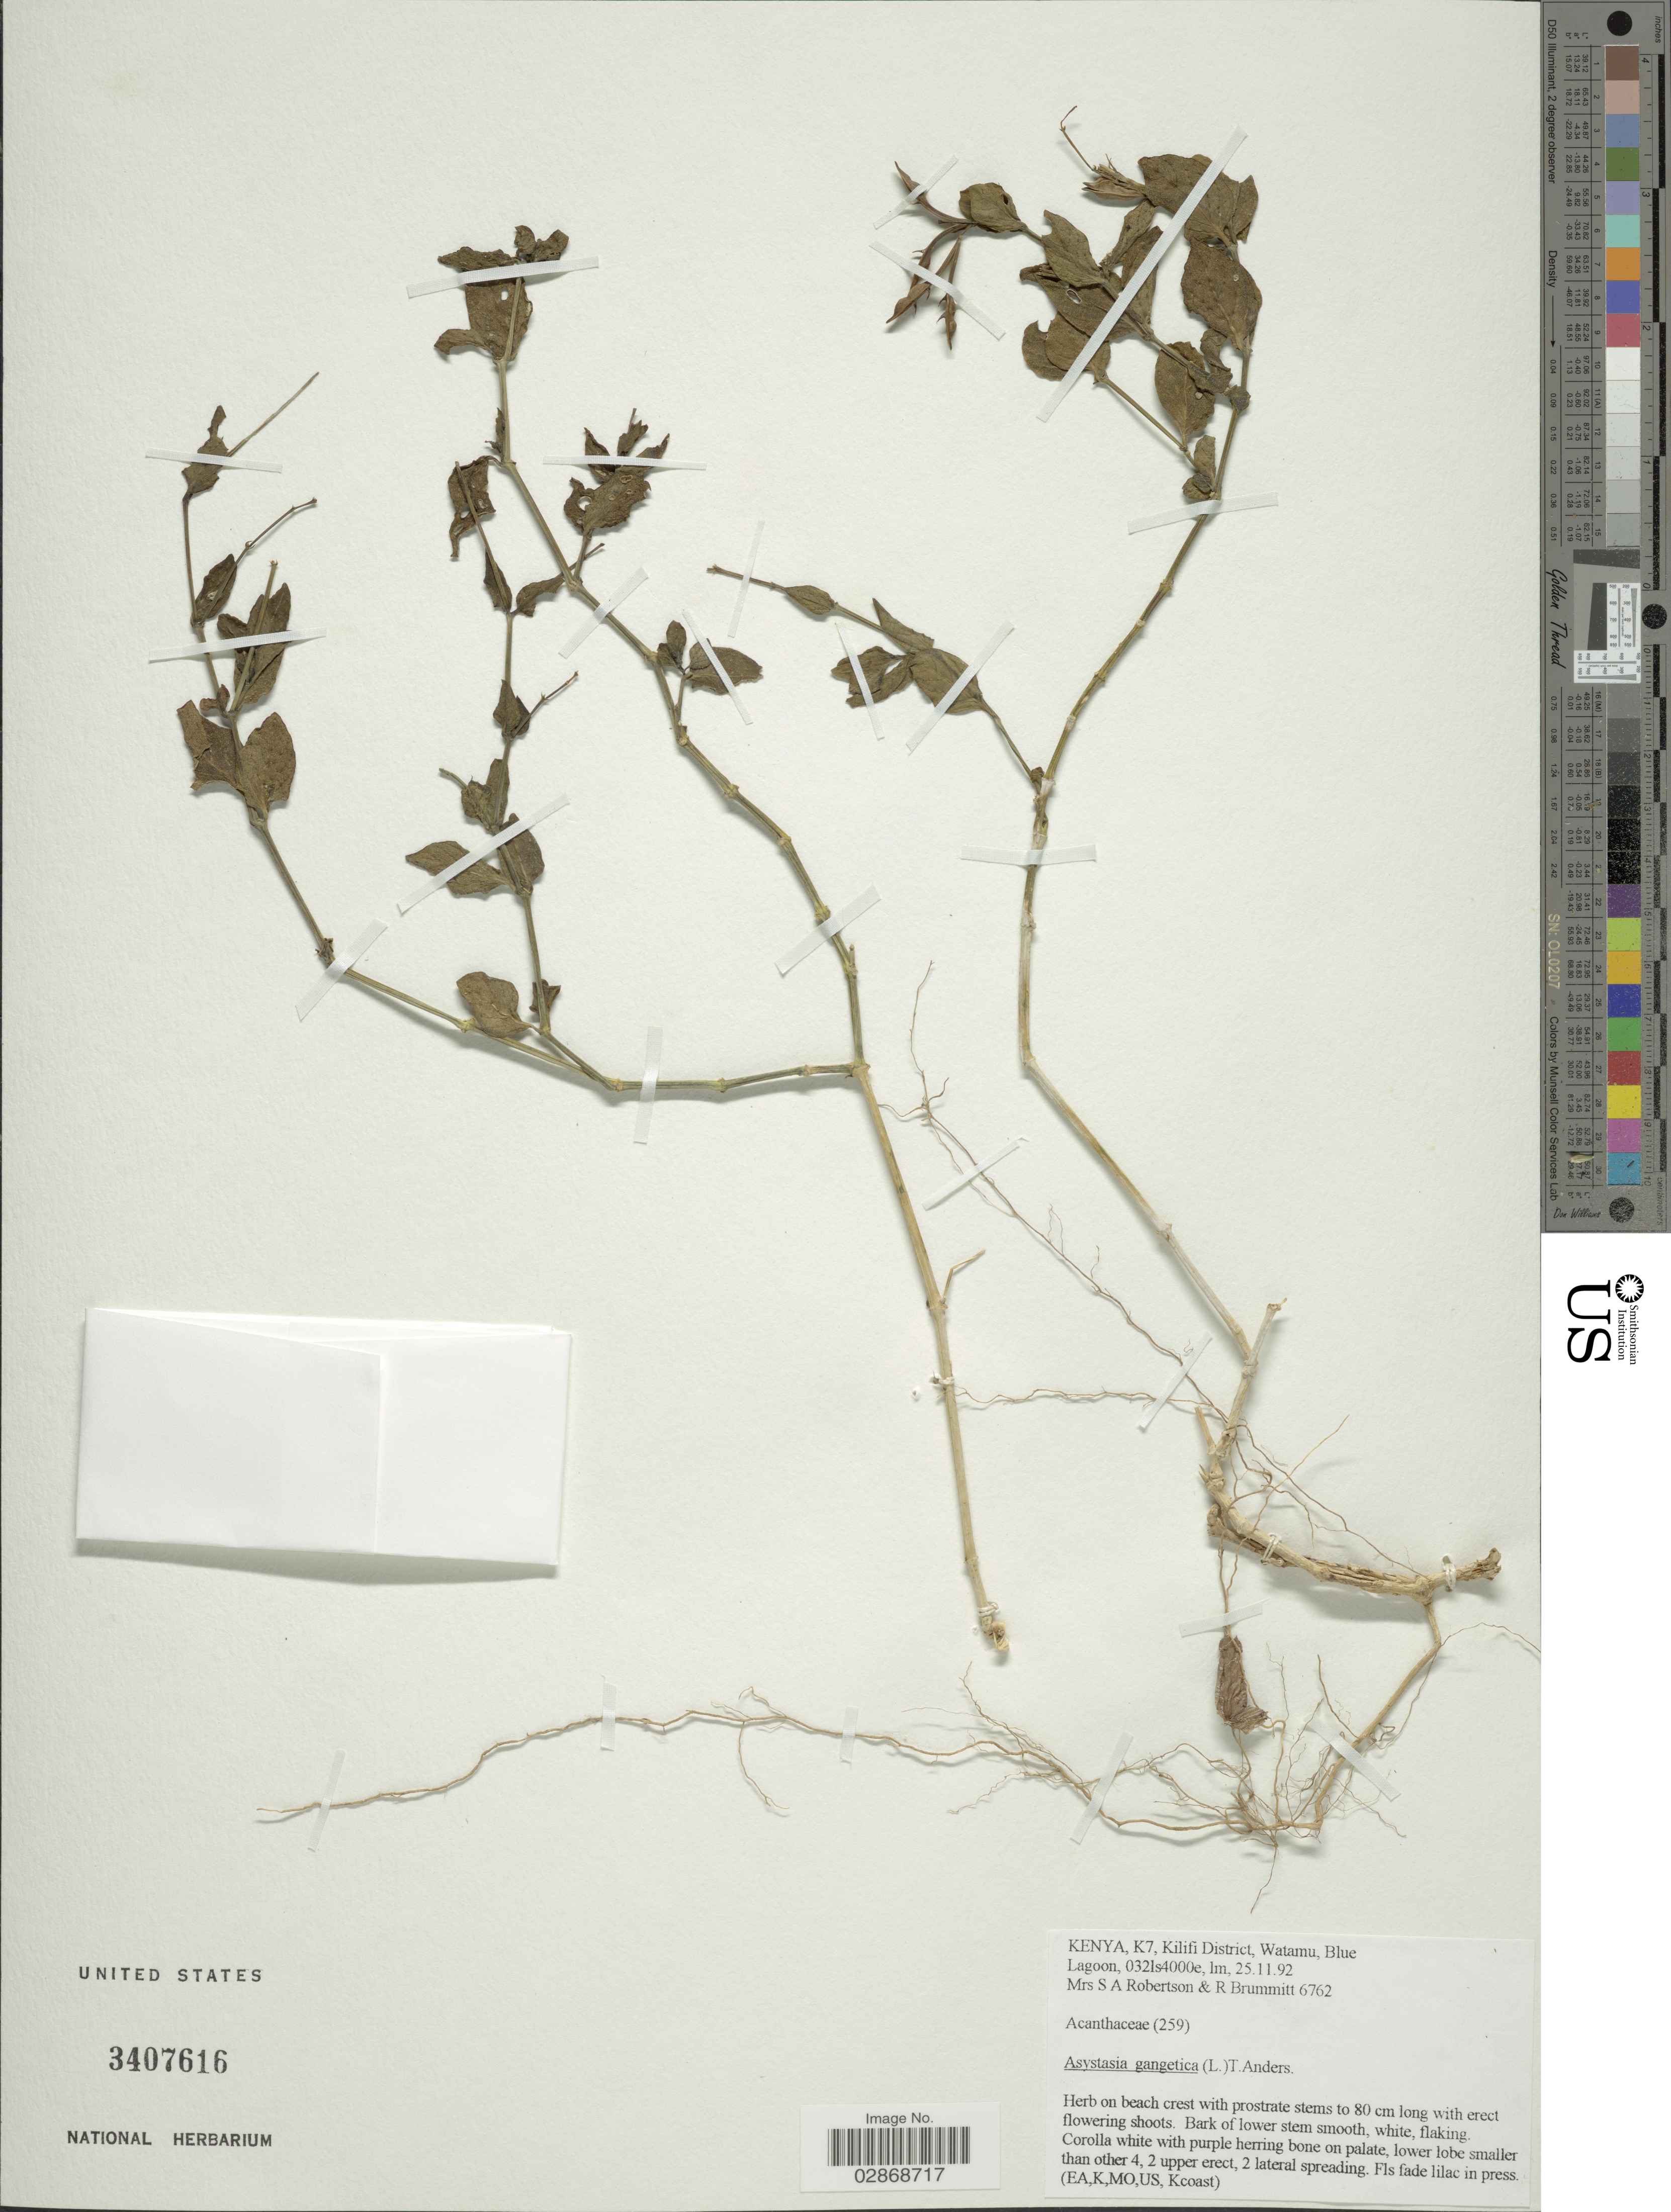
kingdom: Plantae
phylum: Tracheophyta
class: Magnoliopsida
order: Lamiales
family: Acanthaceae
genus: Asystasia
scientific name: Asystasia gangetica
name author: (L.) T. Anderson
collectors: S. Robertson & R. K. Brummitt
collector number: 6762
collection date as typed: Transcribed d/m/y: 25/11/92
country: Kenya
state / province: Kilifi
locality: K7, Kilifi District, Watamu, Blue Lagoon.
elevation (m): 1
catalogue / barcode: US 3407616